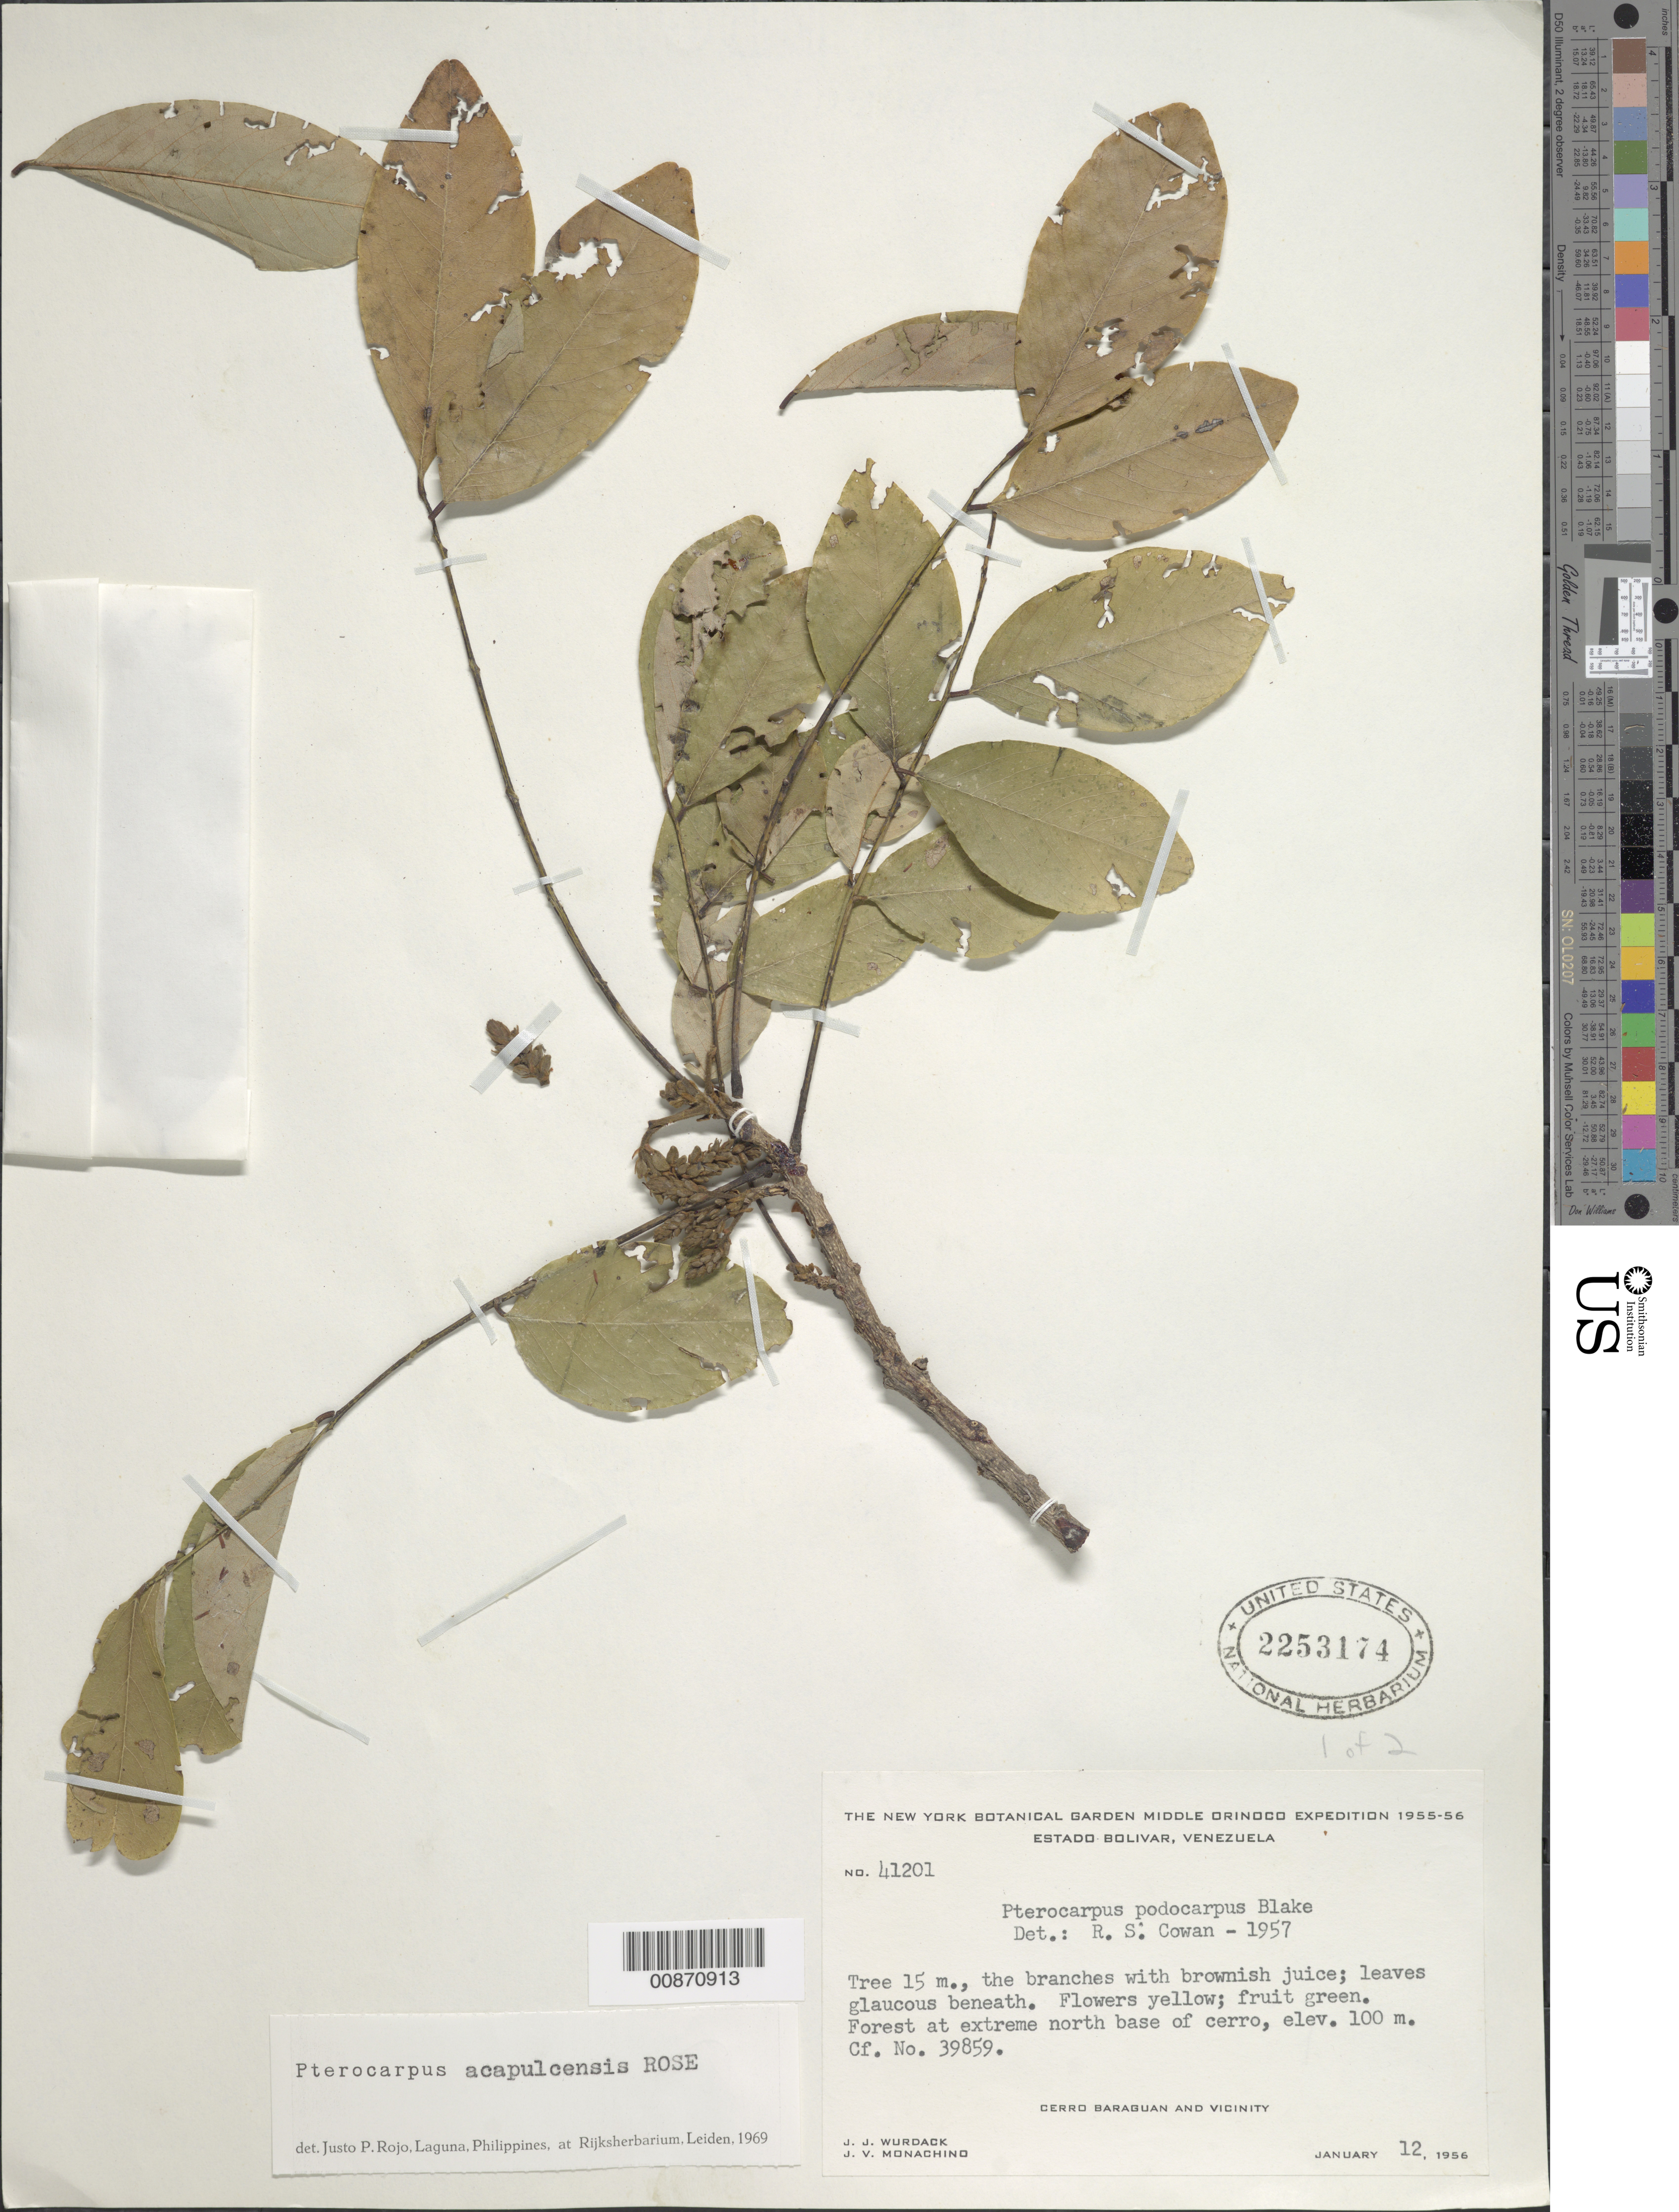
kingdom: Plantae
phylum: Tracheophyta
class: Magnoliopsida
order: Fabales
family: Fabaceae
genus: Pterocarpus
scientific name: Pterocarpus acapulcensis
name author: Rose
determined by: Rojo, Justo P., (L), Nationaal Herbarium Nederland, Leiden University branch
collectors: J. J. Wurdack & J. V. Monachino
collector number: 41201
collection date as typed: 12-Jan-56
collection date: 1956-01-12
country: Venezuela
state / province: Bolívar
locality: Cerro Baraguan, extreme N base and vicinity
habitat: Forest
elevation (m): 100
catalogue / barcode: US 2253174